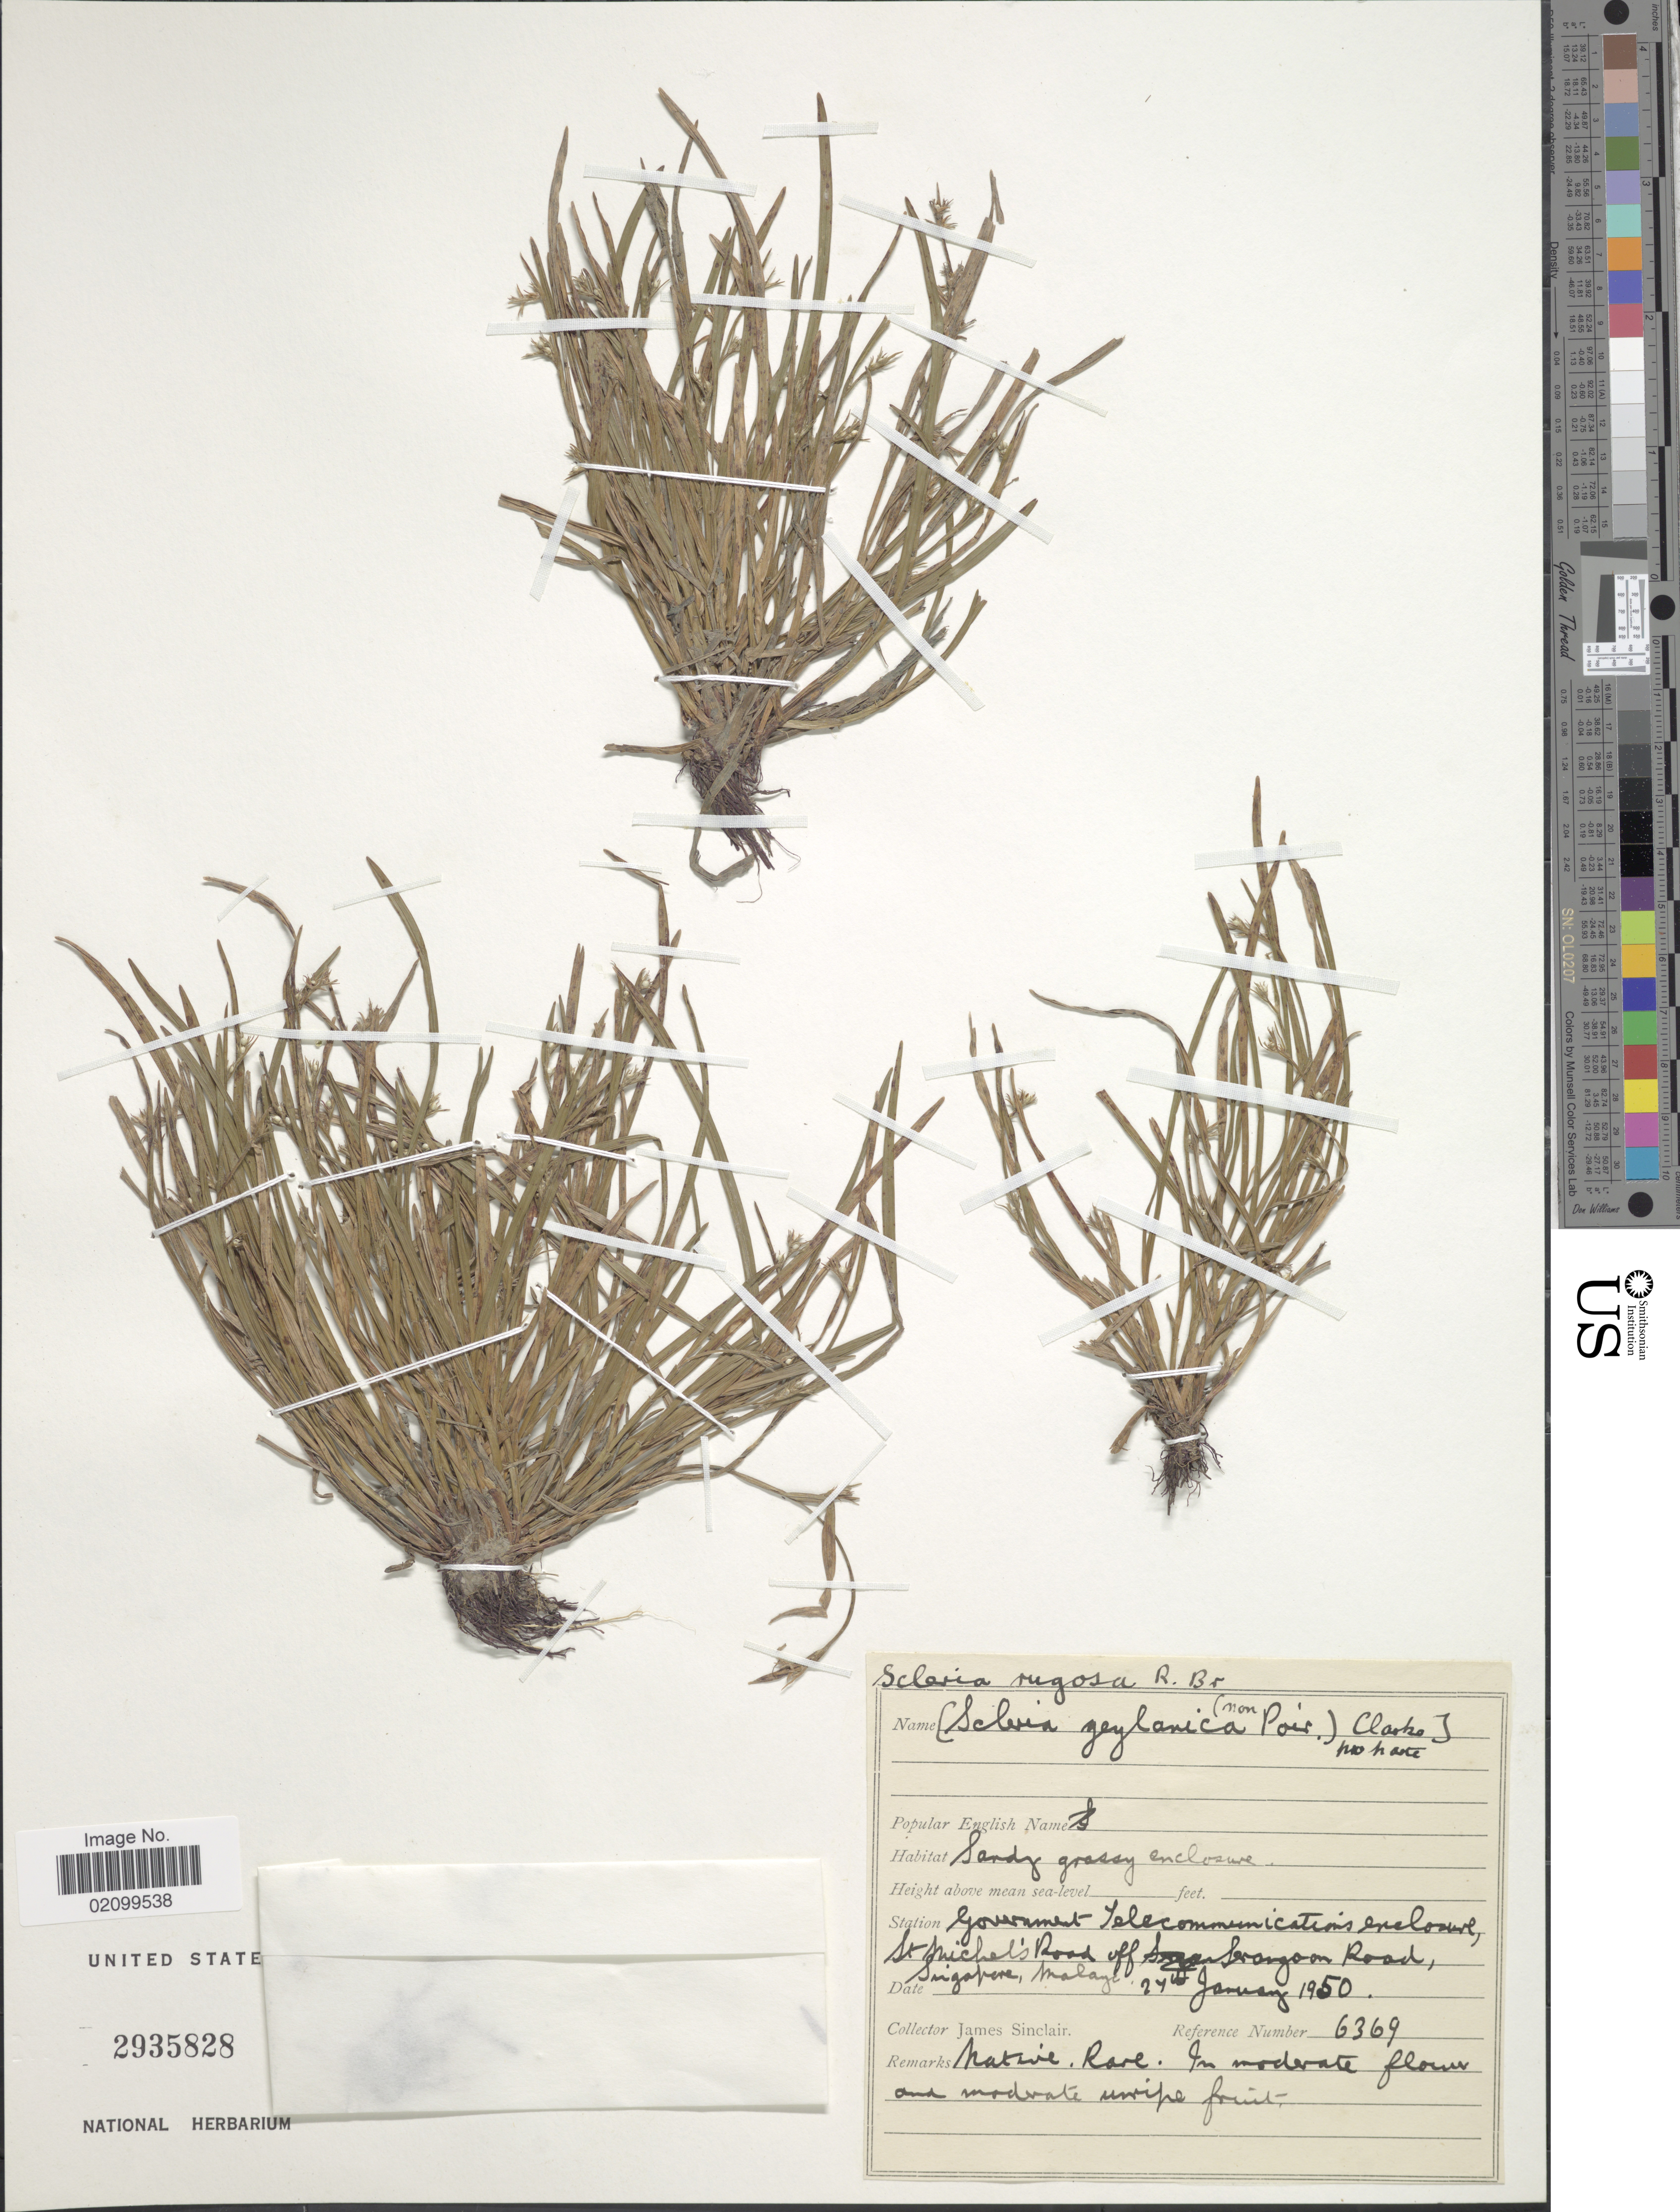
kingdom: Plantae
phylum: Tracheophyta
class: Liliopsida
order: Poales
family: Cyperaceae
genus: Scleria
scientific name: Scleria rugosa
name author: R. Br.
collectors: J. Sinclair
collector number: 6369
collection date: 1950-01-27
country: Singapore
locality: Governament Telecommunications enclosure. St. Mitchel's Road off Serangoon Road.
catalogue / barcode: US 2935828